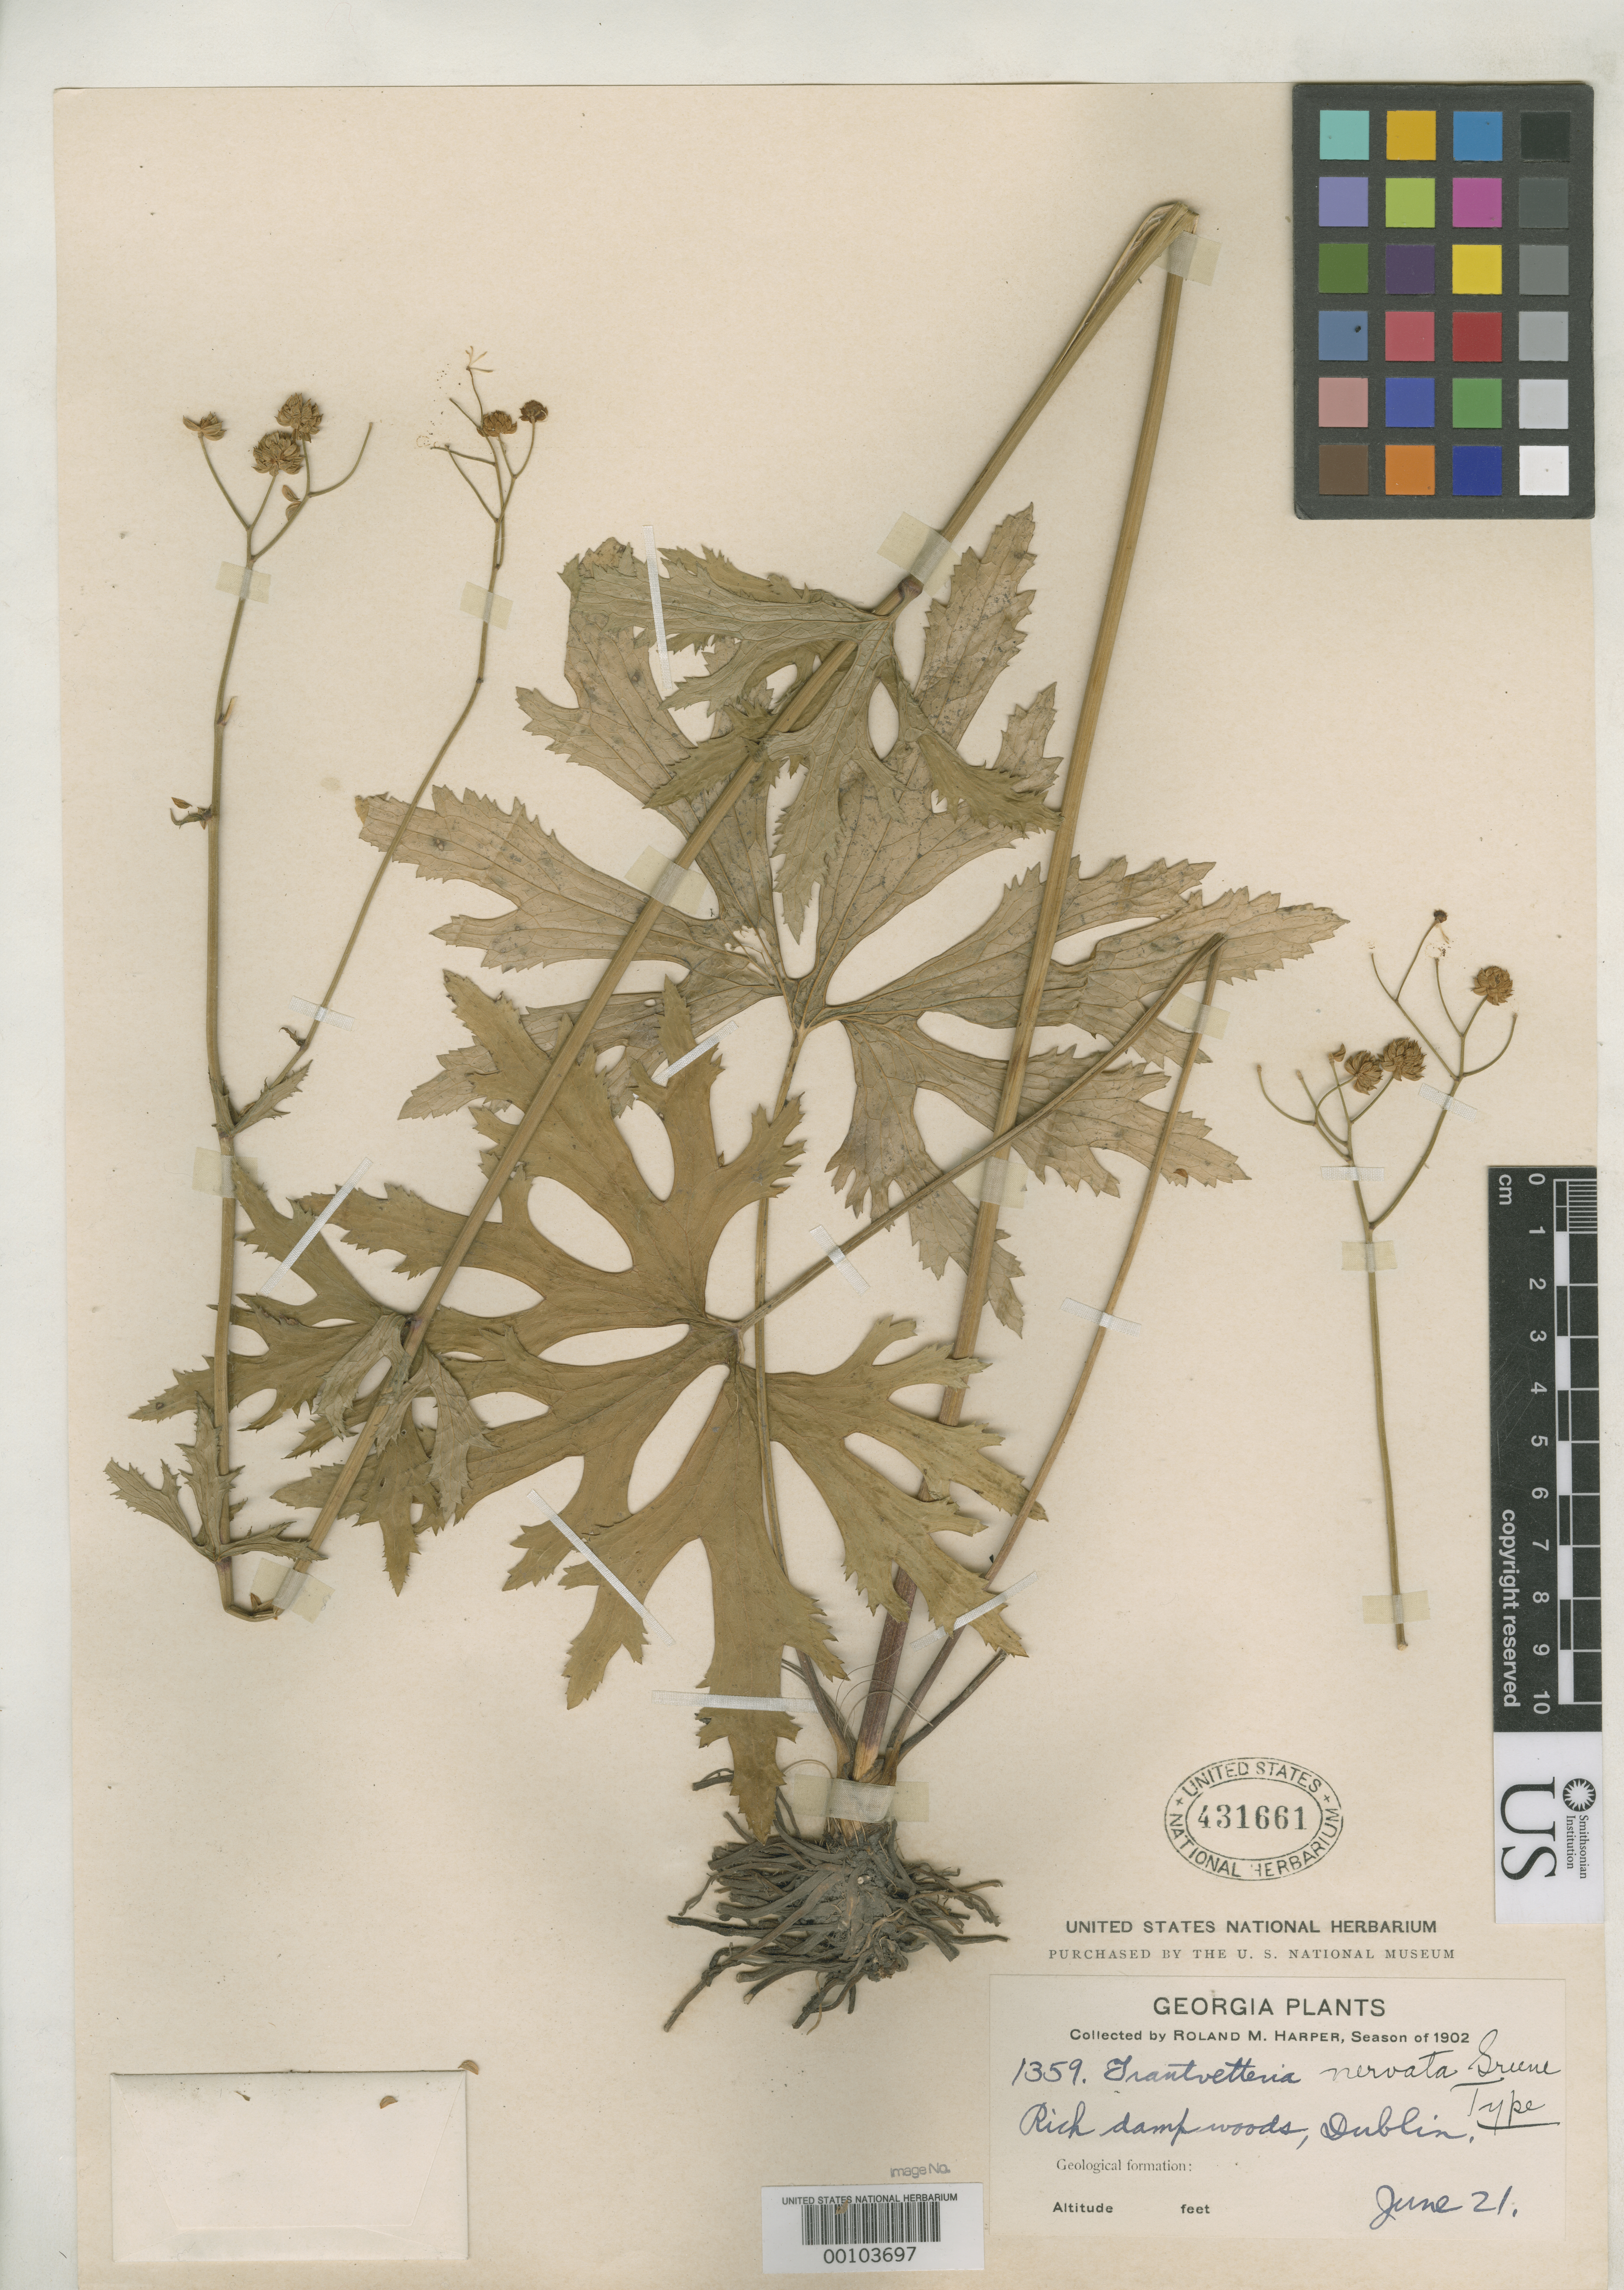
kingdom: Plantae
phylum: Tracheophyta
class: Magnoliopsida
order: Ranunculales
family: Ranunculaceae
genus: Trautvetteria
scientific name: Trautvetteria nervata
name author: Greene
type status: Isotype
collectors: R. M. Harper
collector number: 1359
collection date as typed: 21 Jun 1902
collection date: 1902-06-21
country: United States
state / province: Georgia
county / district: Laurens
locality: Near Dublin.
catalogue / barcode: US 431661